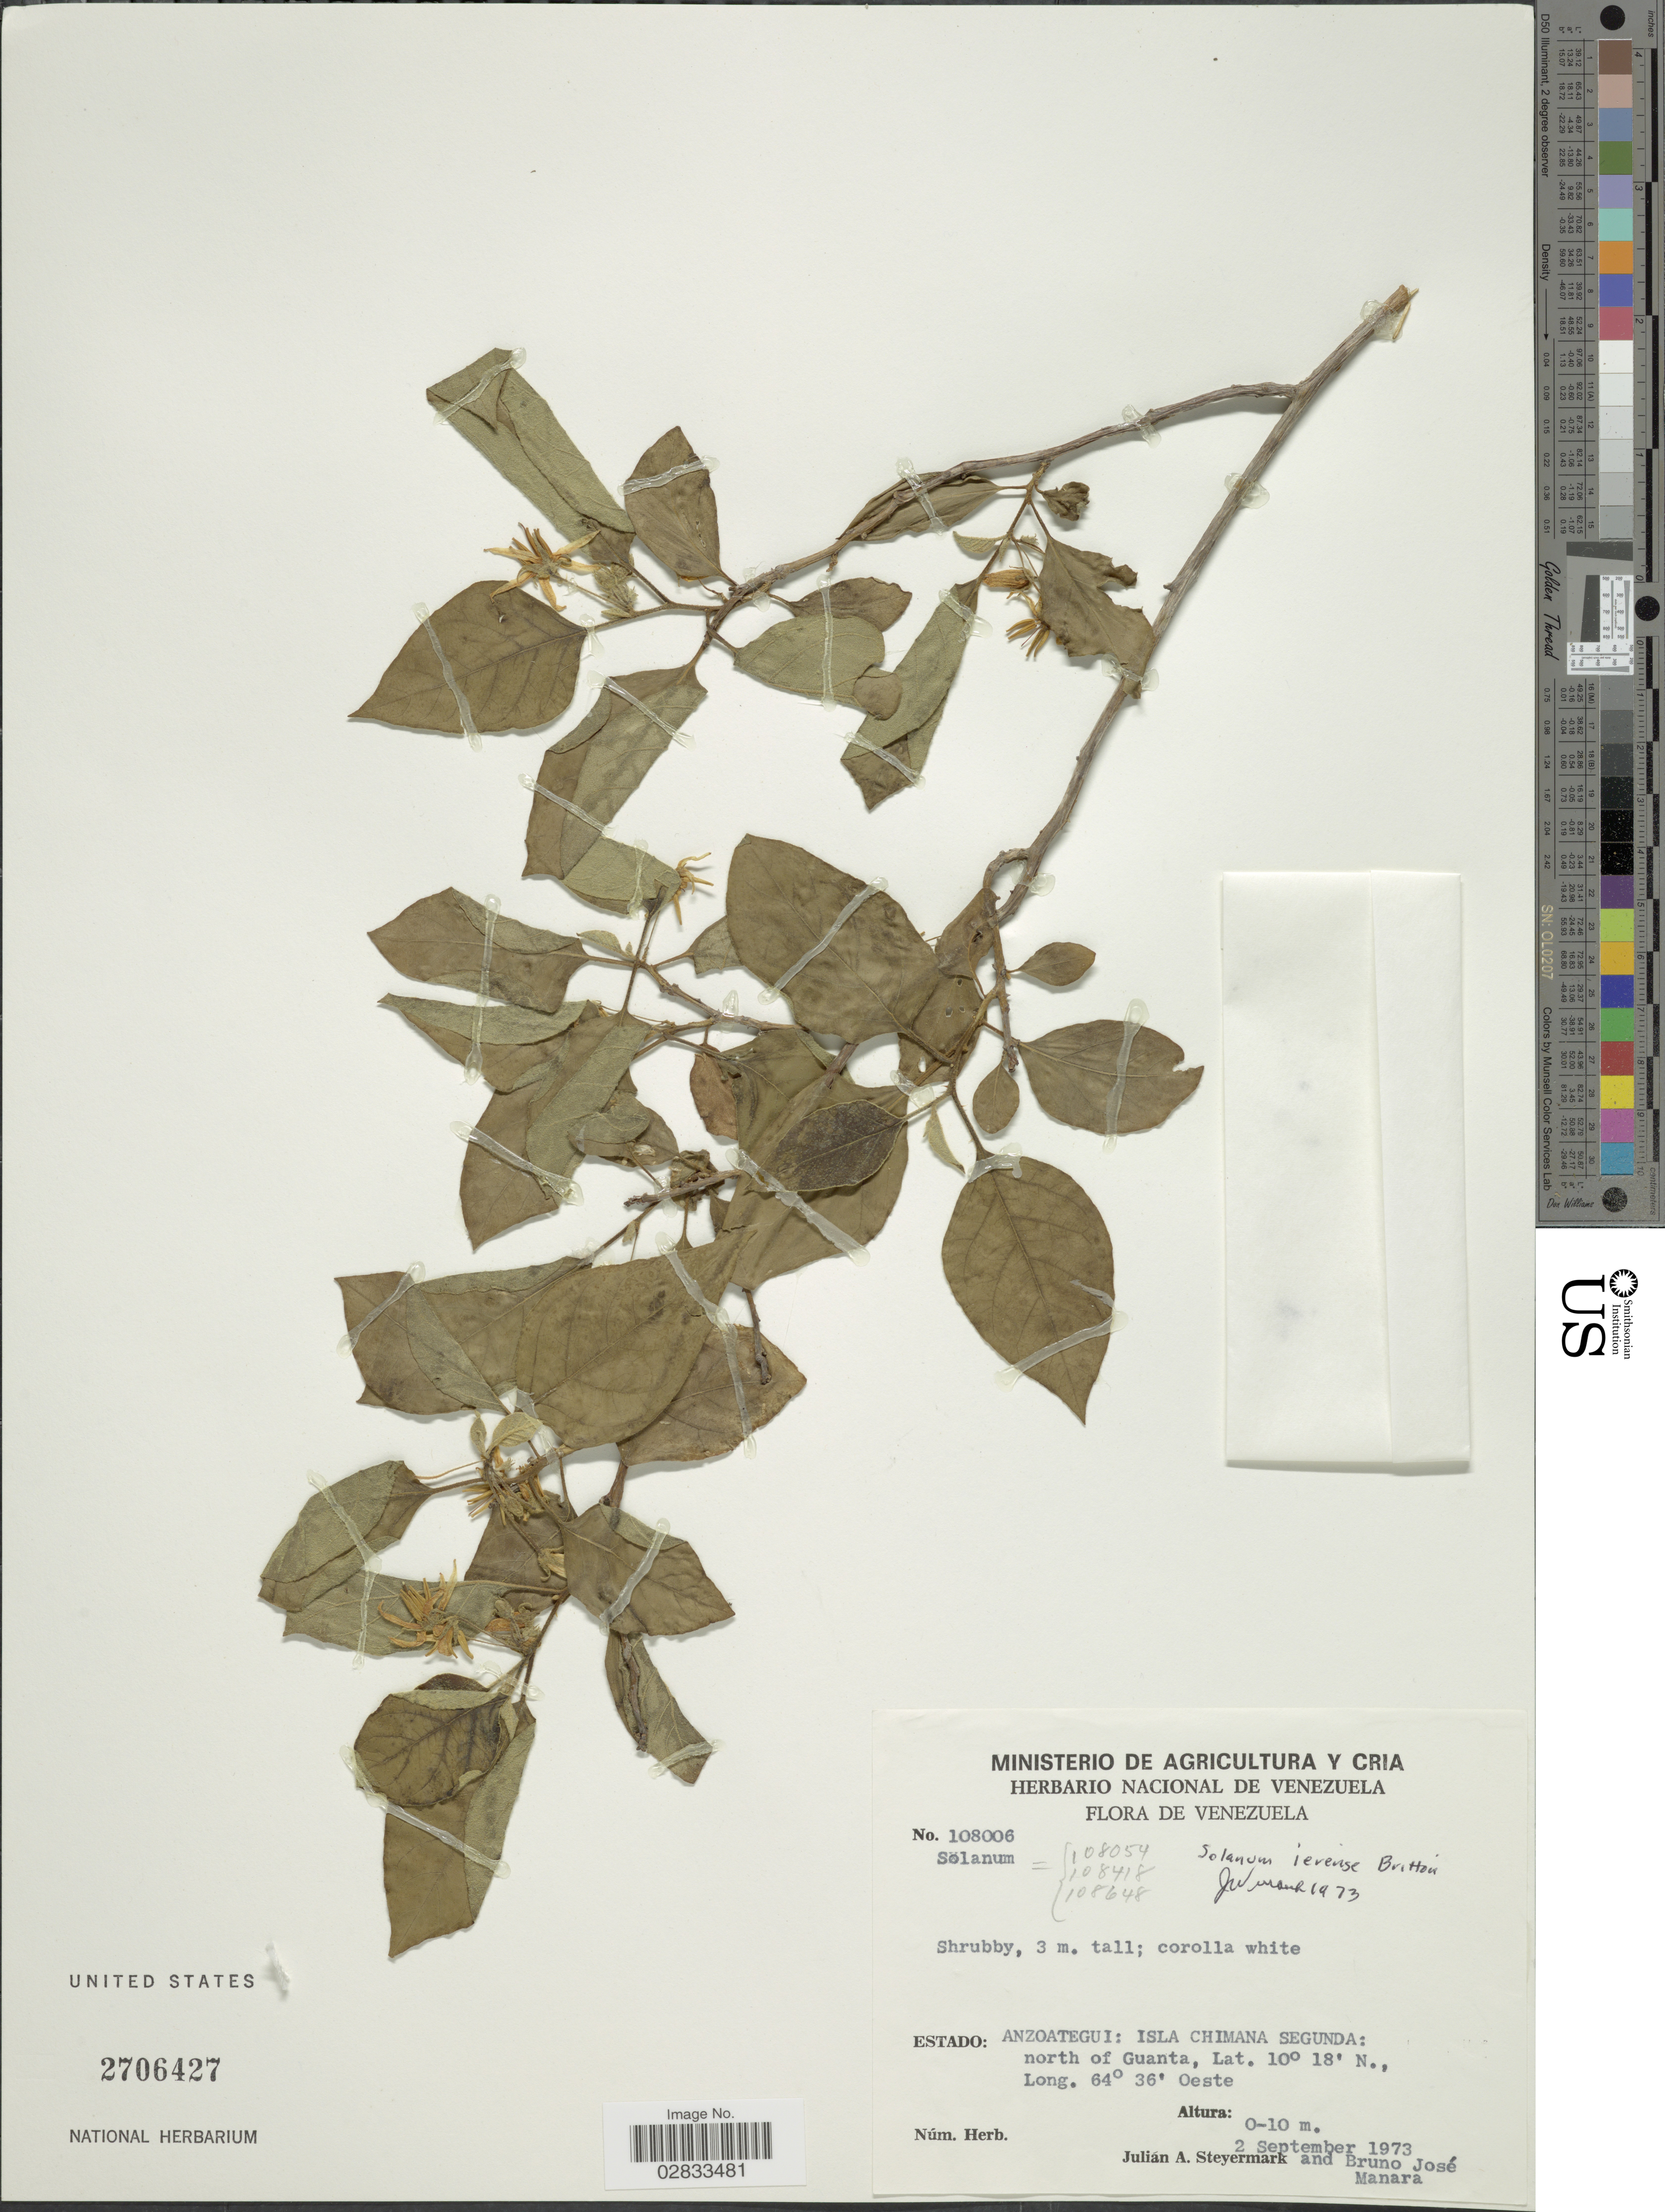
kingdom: Plantae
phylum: Tracheophyta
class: Magnoliopsida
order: Solanales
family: Solanaceae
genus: Solanum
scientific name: Solanum ierense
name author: Britton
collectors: J. Steyermark & B. Manara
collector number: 108006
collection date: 1973-09-02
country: Venezuela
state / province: Anzoategui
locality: Isla Chimana Segunda: north of Guanta.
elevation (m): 0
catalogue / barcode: US 2706427